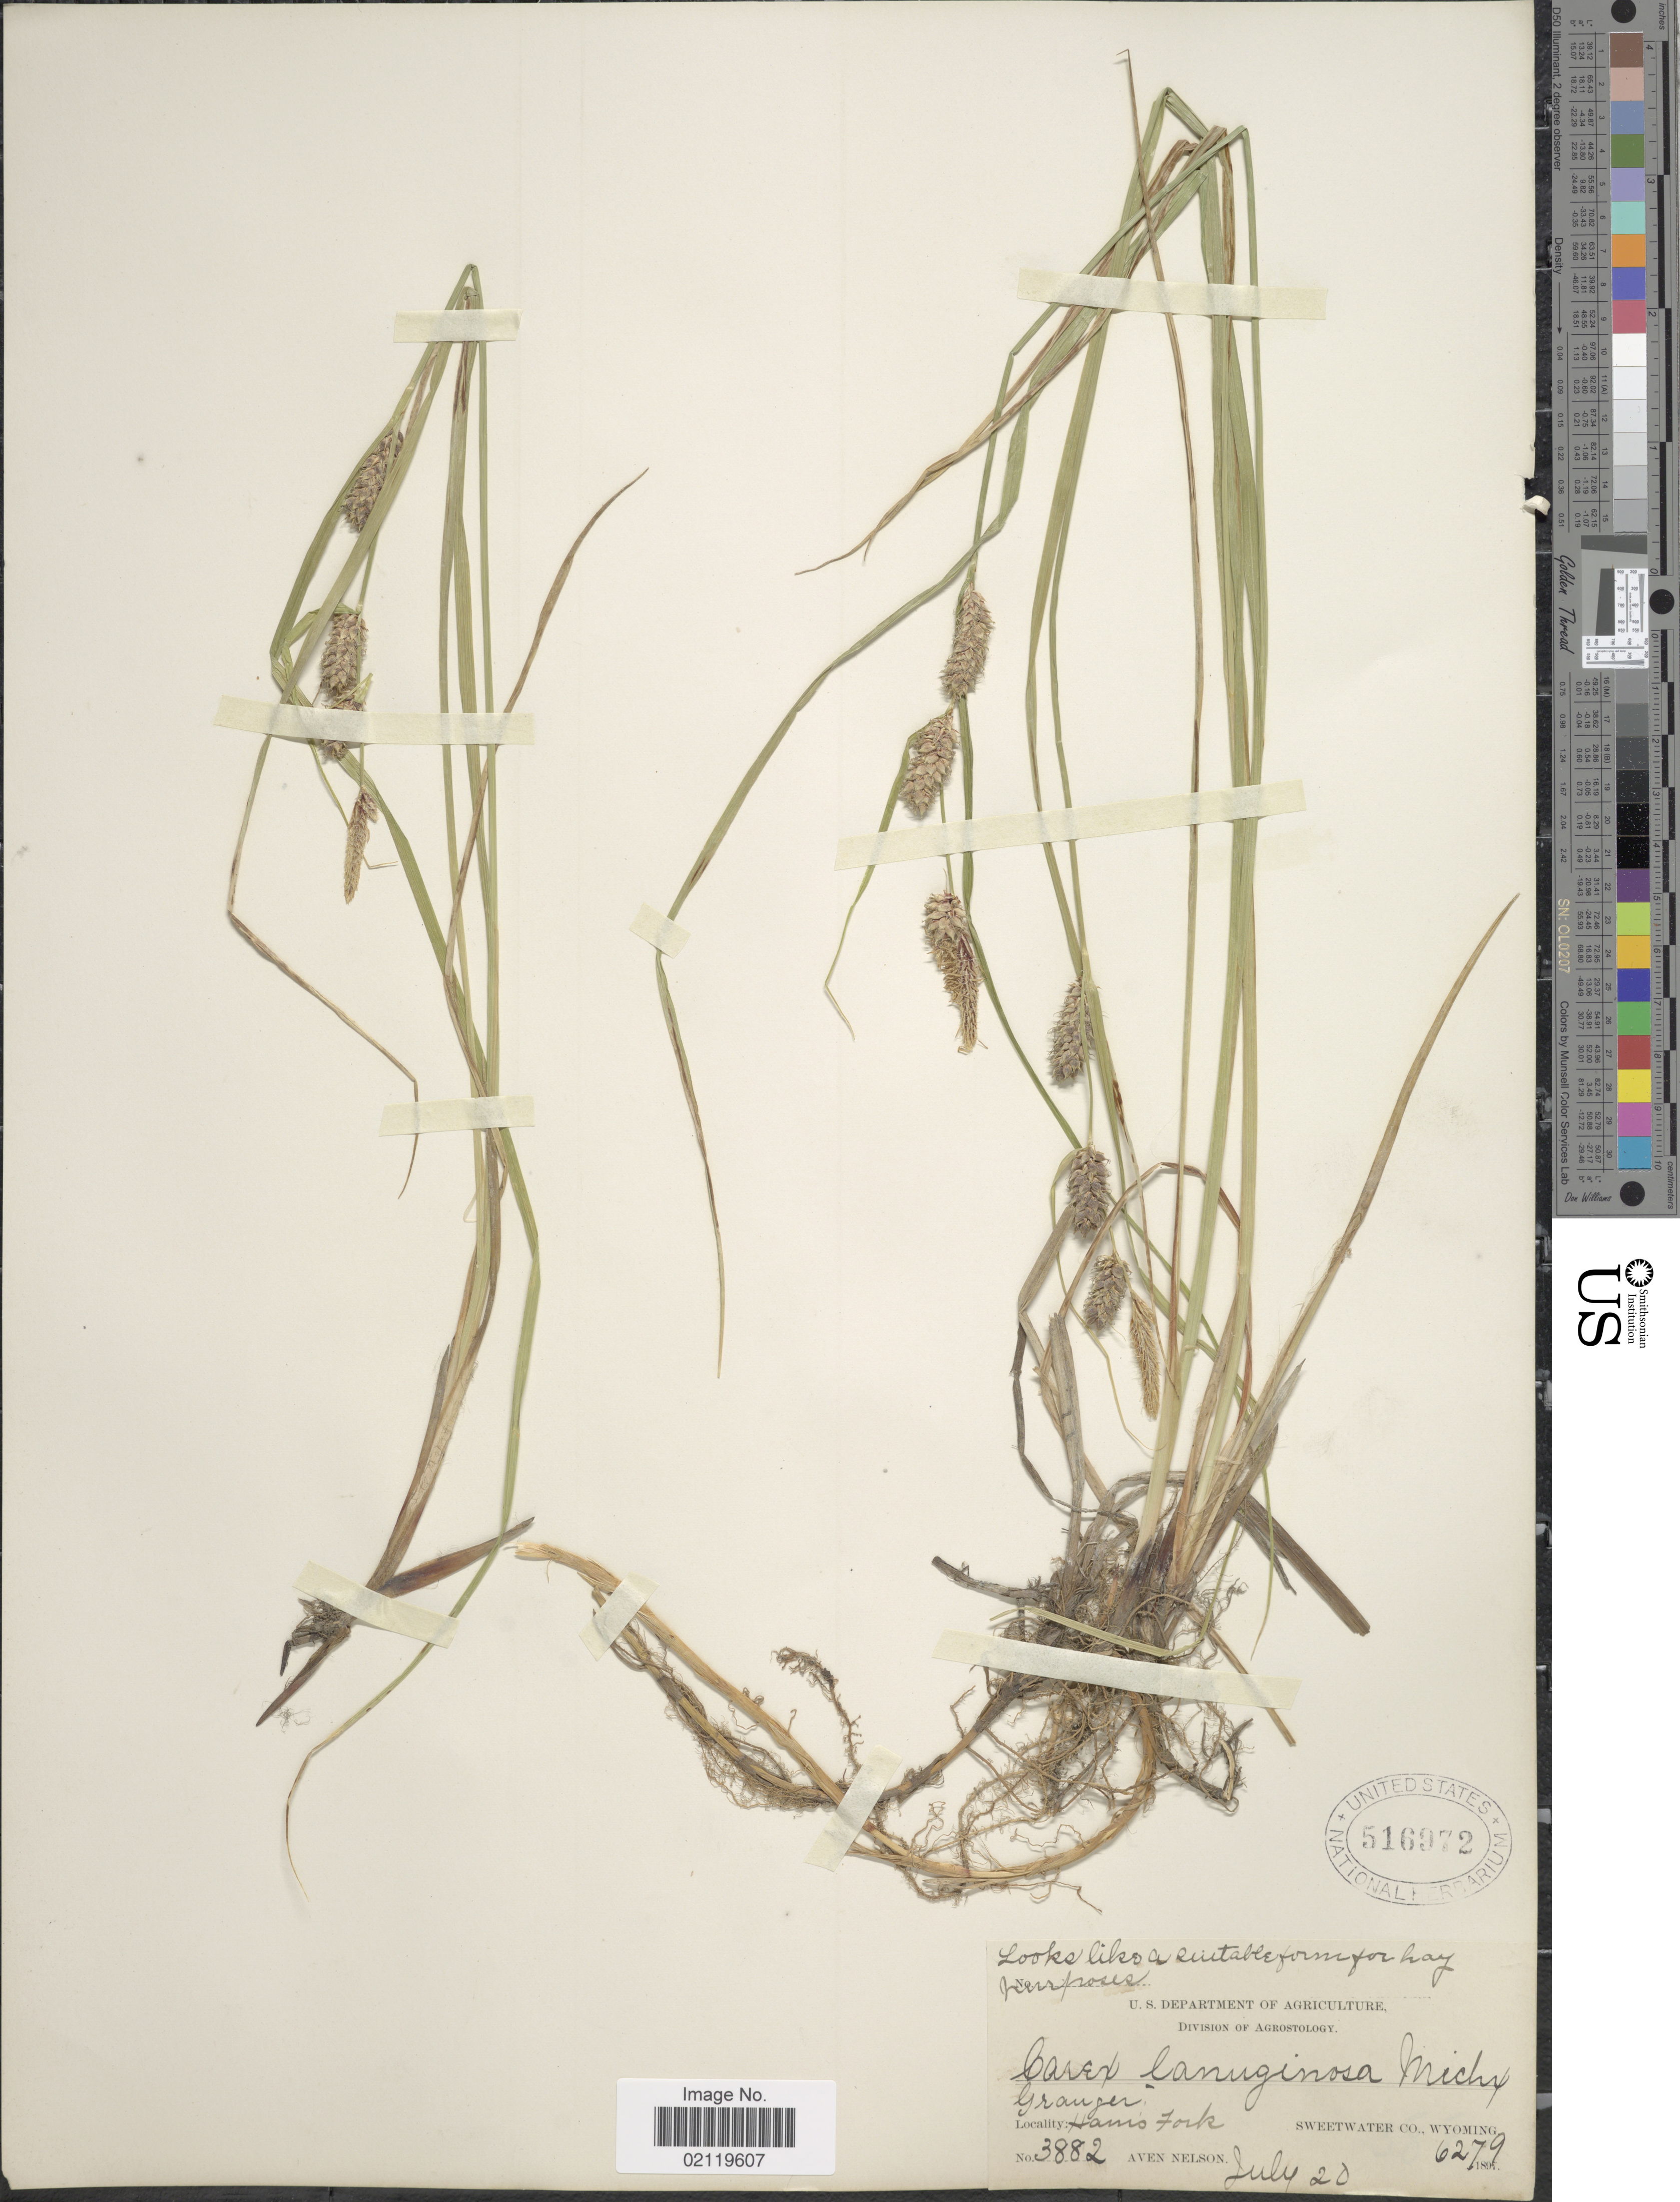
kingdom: Plantae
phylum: Tracheophyta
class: Liliopsida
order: Poales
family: Cyperaceae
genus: Carex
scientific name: Carex pellita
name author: Muhl. ex Willd.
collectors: A. Nelson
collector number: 3882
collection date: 1895-07-20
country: United States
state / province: Wyoming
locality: Granger. Harms Fork. Sweetwater Co.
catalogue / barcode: US 516972